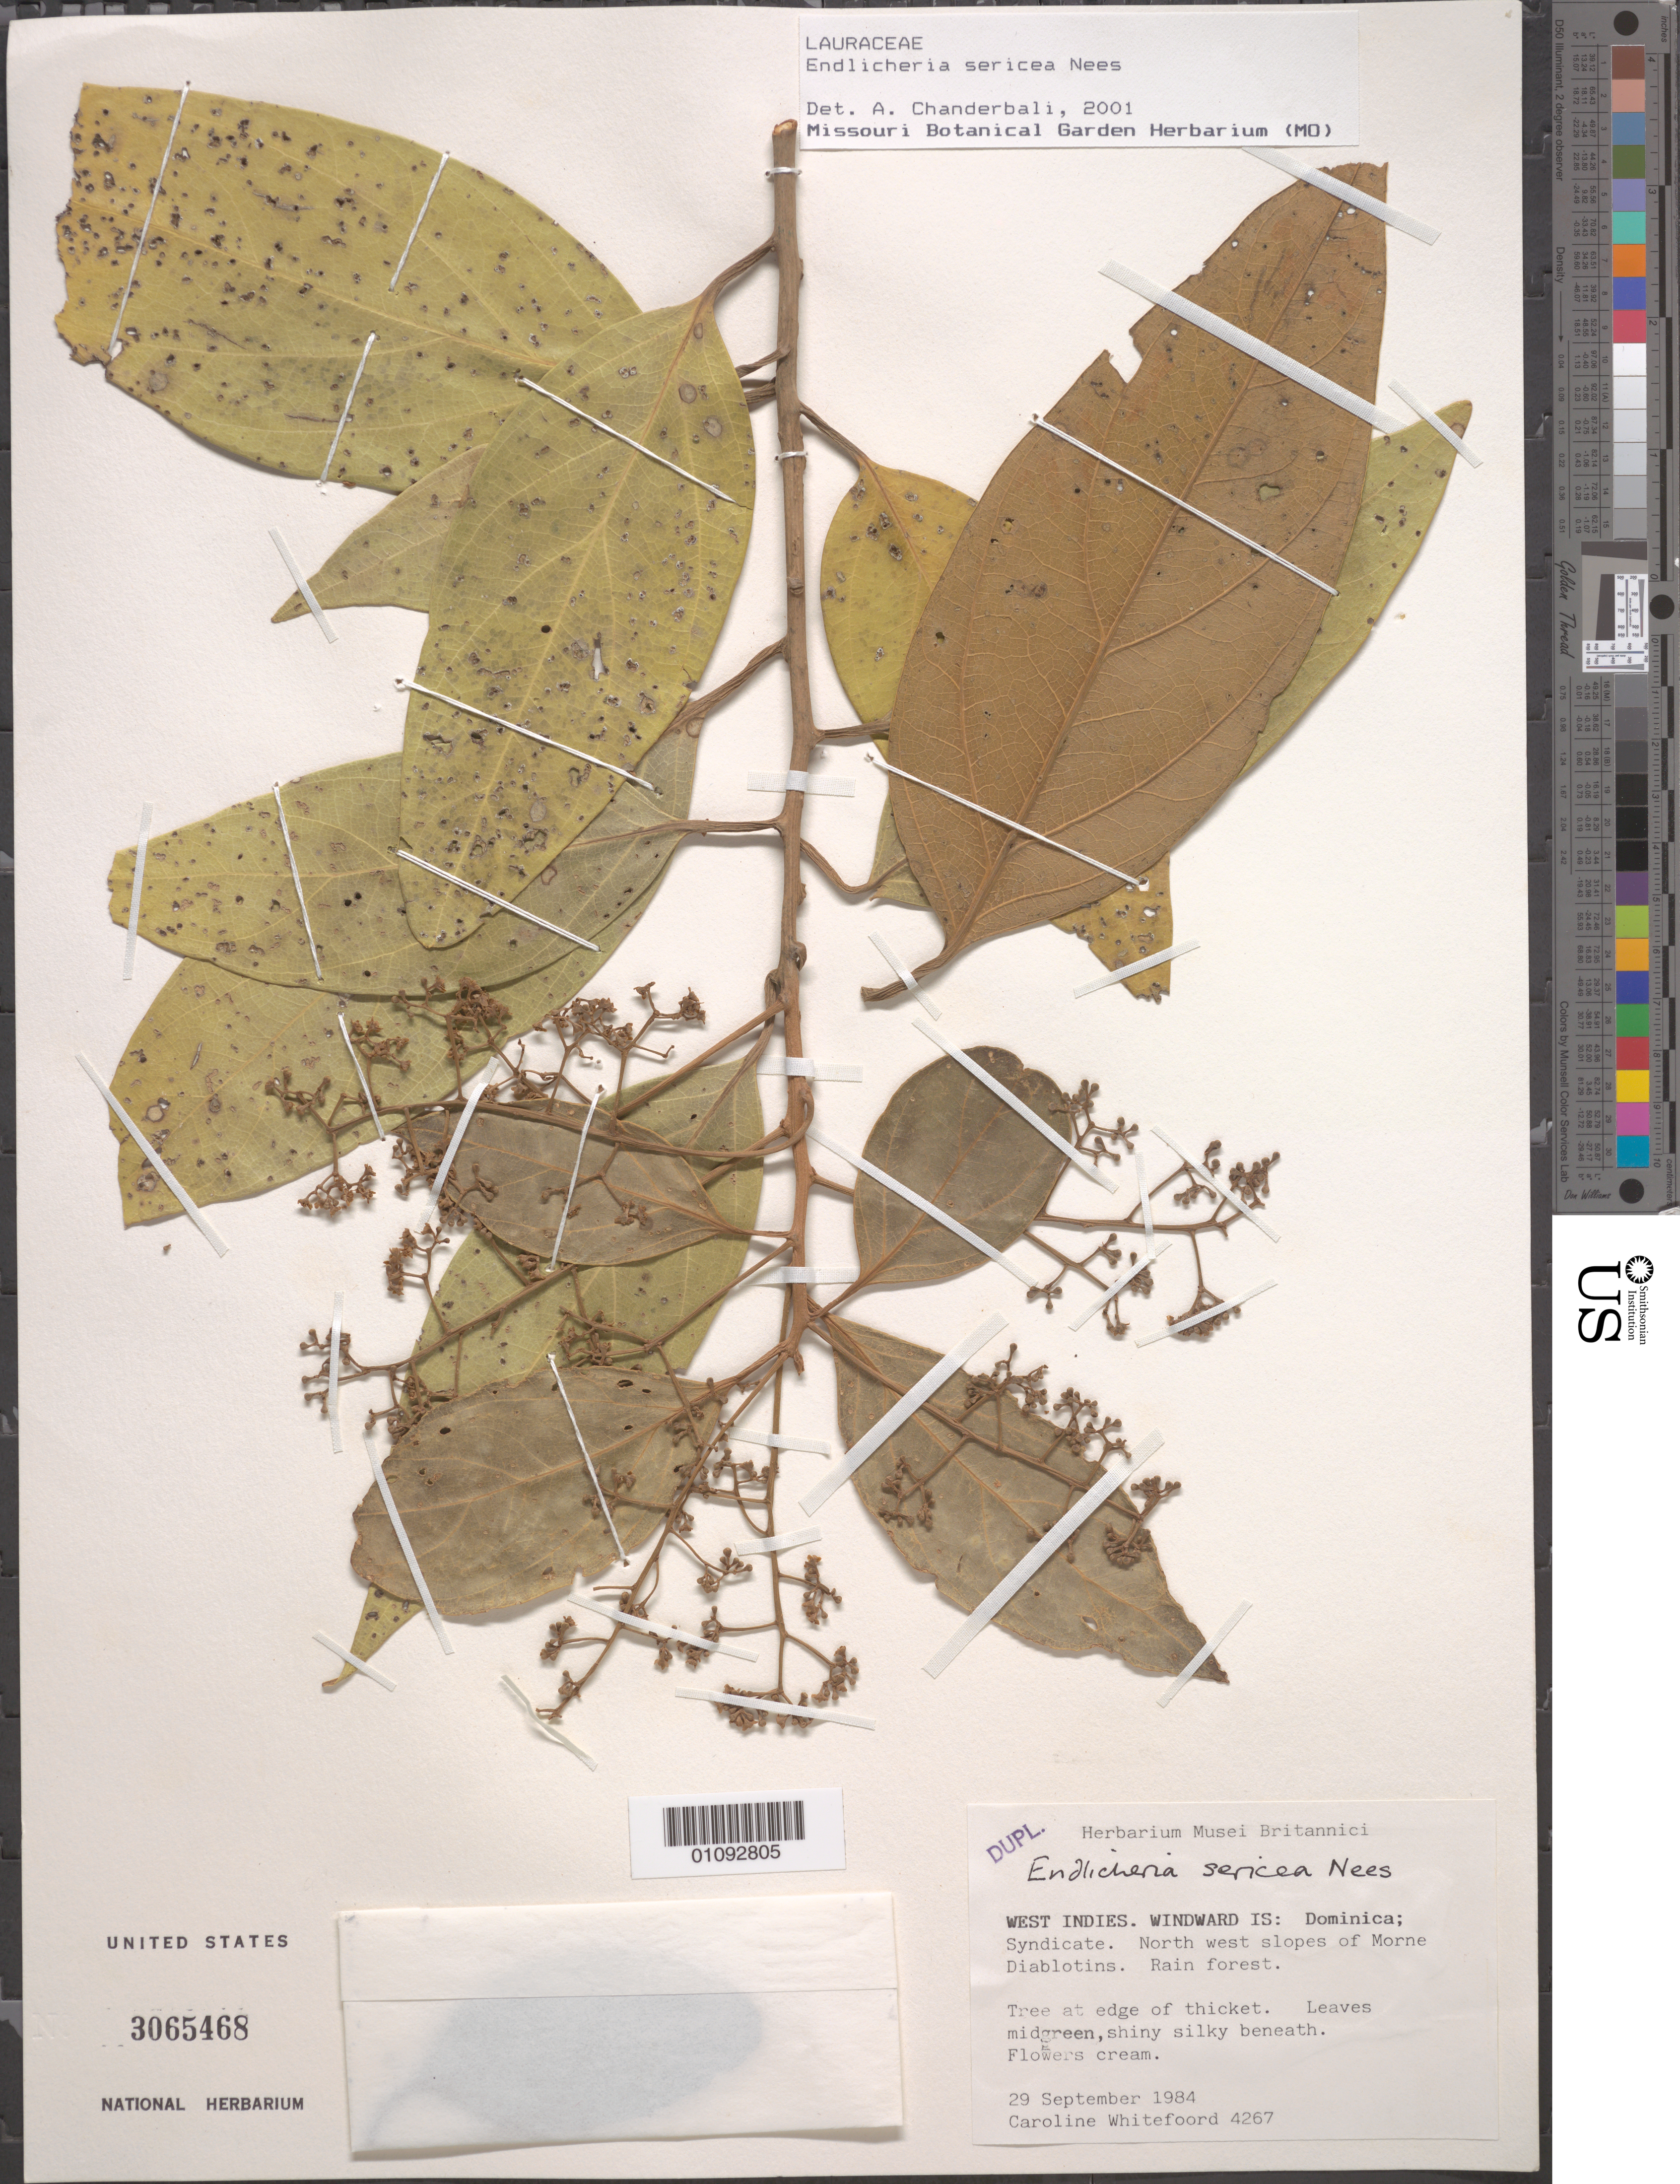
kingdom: Plantae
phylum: Tracheophyta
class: Magnoliopsida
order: Laurales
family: Lauraceae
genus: Endlicheria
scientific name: Endlicheria sericea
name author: Nees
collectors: C. Whitefoord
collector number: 4267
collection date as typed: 29 Sep 1984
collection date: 1984-09-29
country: Dominica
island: Dominica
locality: NW slopes of Morne Diablotins.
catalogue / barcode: US 3065468